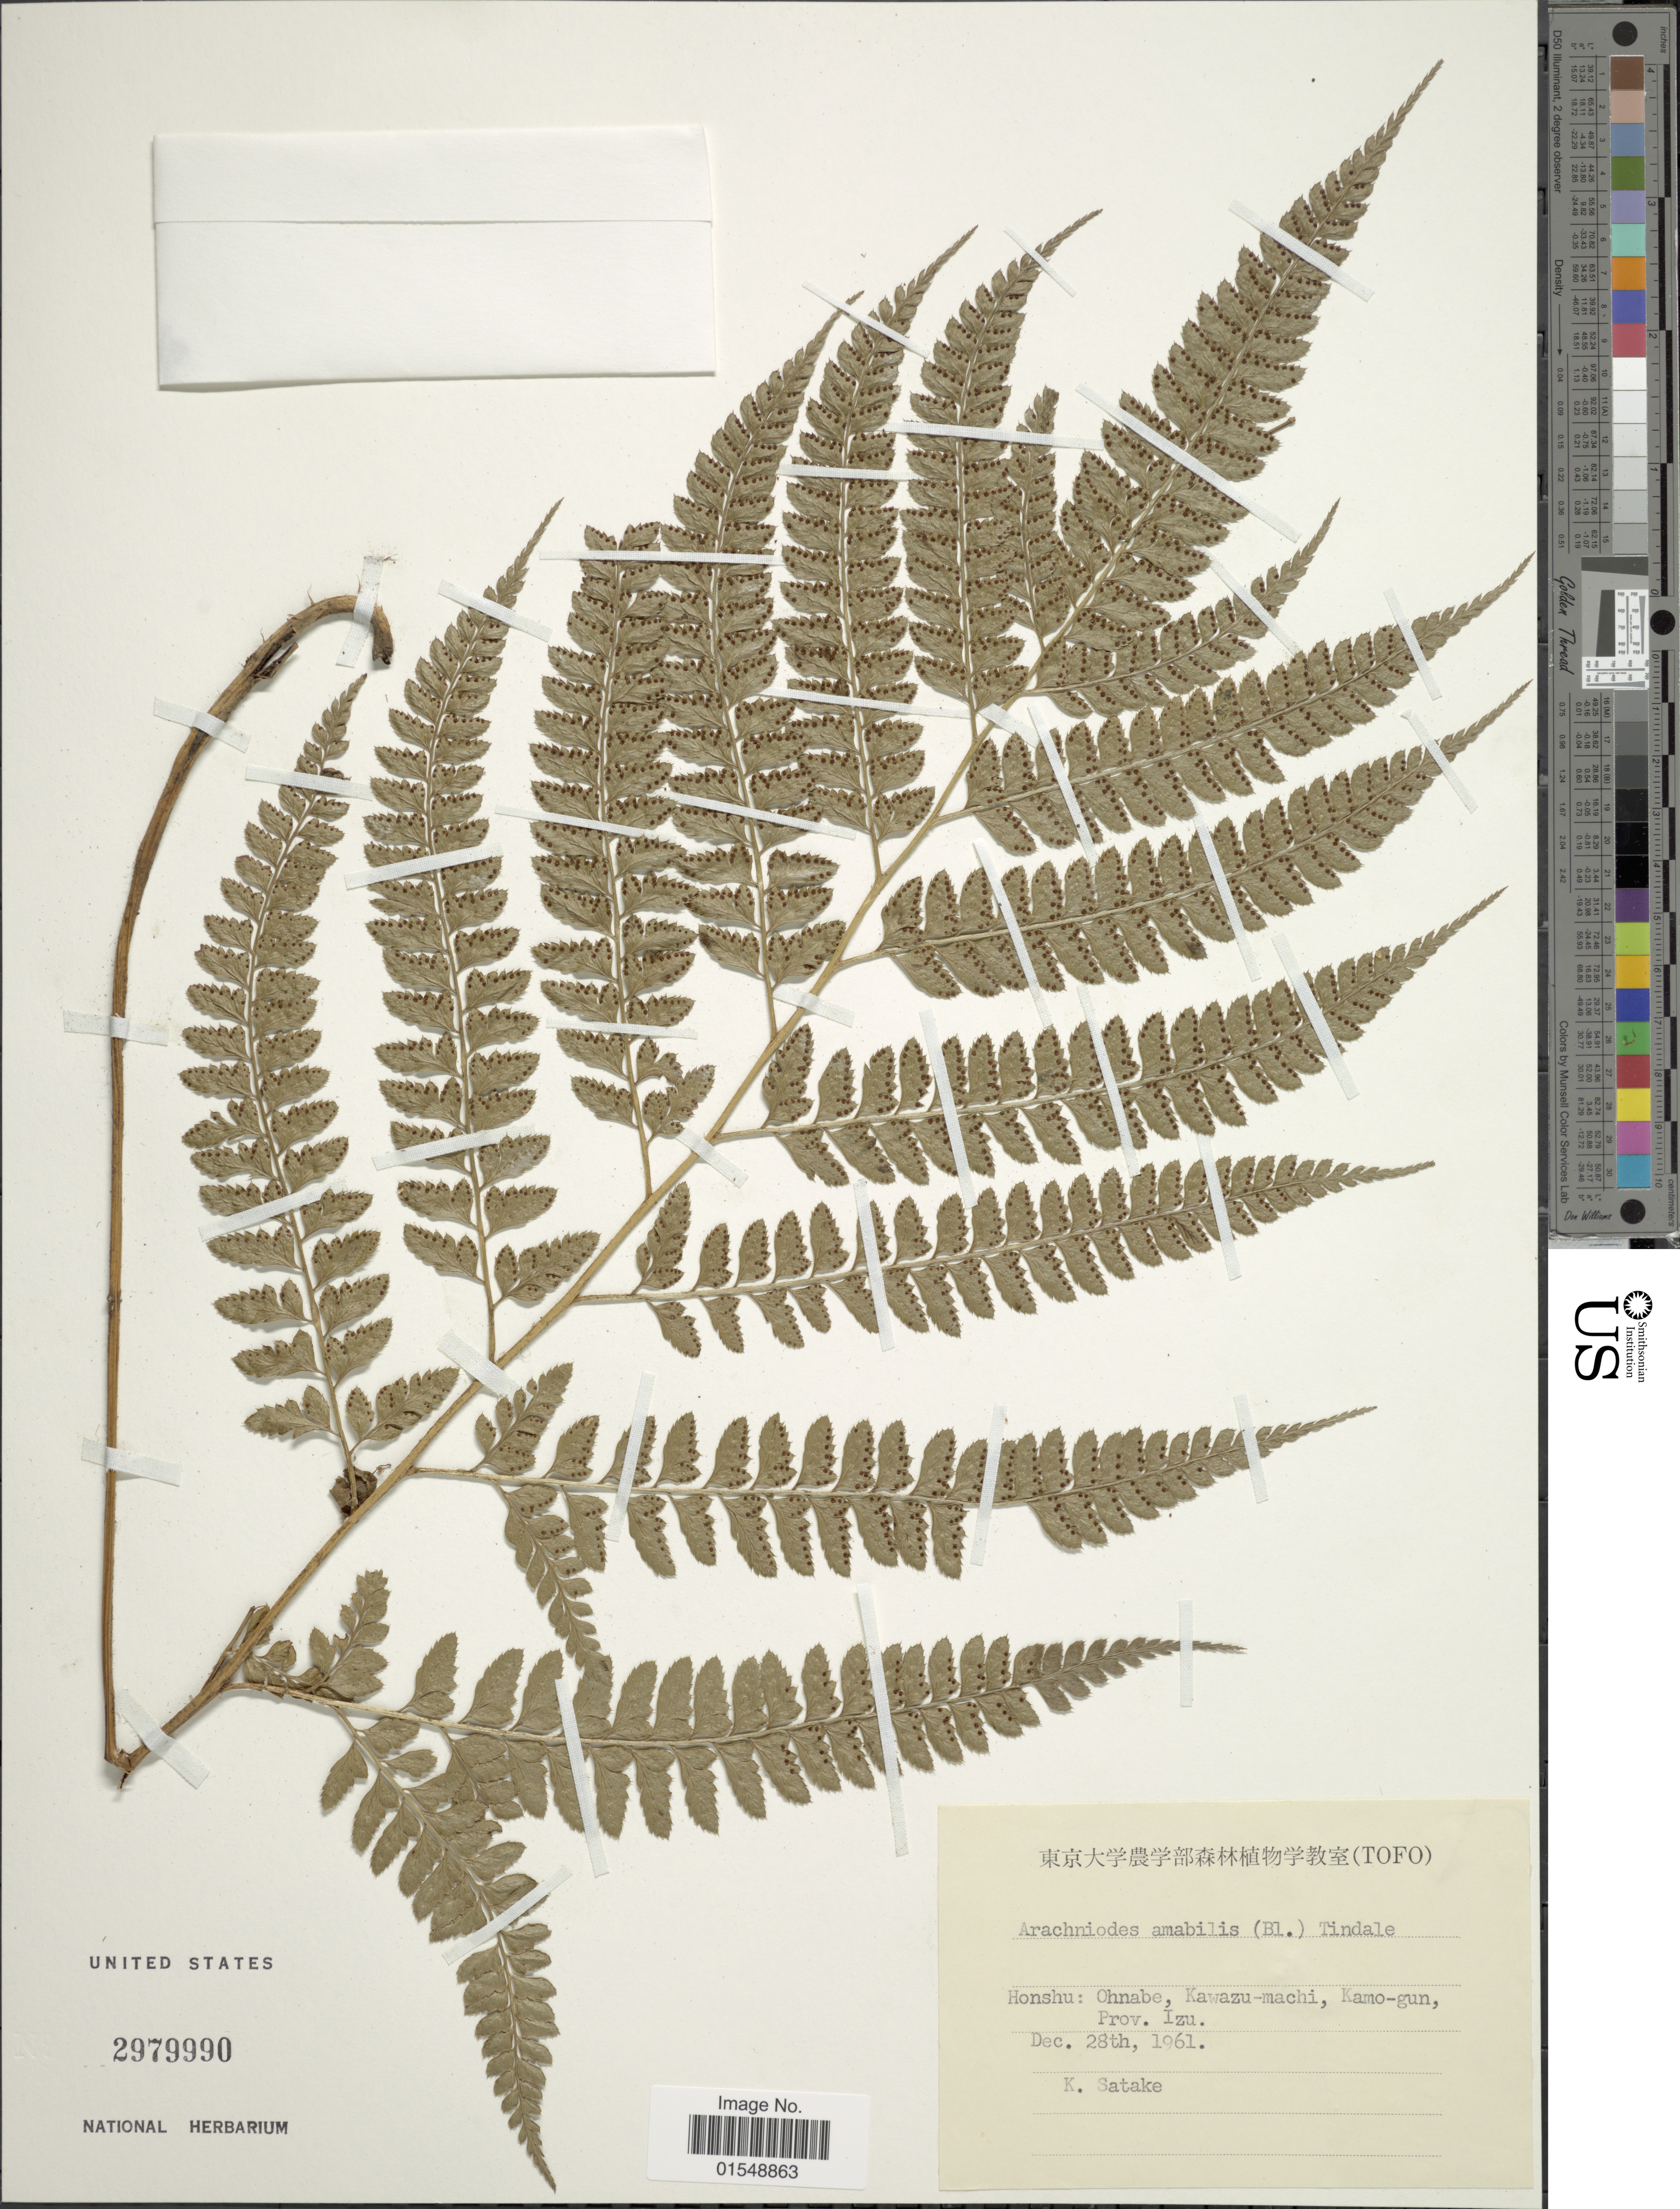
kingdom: Plantae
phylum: Tracheophyta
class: Polypodiopsida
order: Polypodiales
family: Dryopteridaceae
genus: Arachniodes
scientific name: Arachniodes amabilis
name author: (Blume) Tindale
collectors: K. Satake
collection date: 1961-12-28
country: Japan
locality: Honshu; Ohnabe, Kwazu-machi, Kamo-gun, Prov. Izu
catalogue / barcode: US 2979990